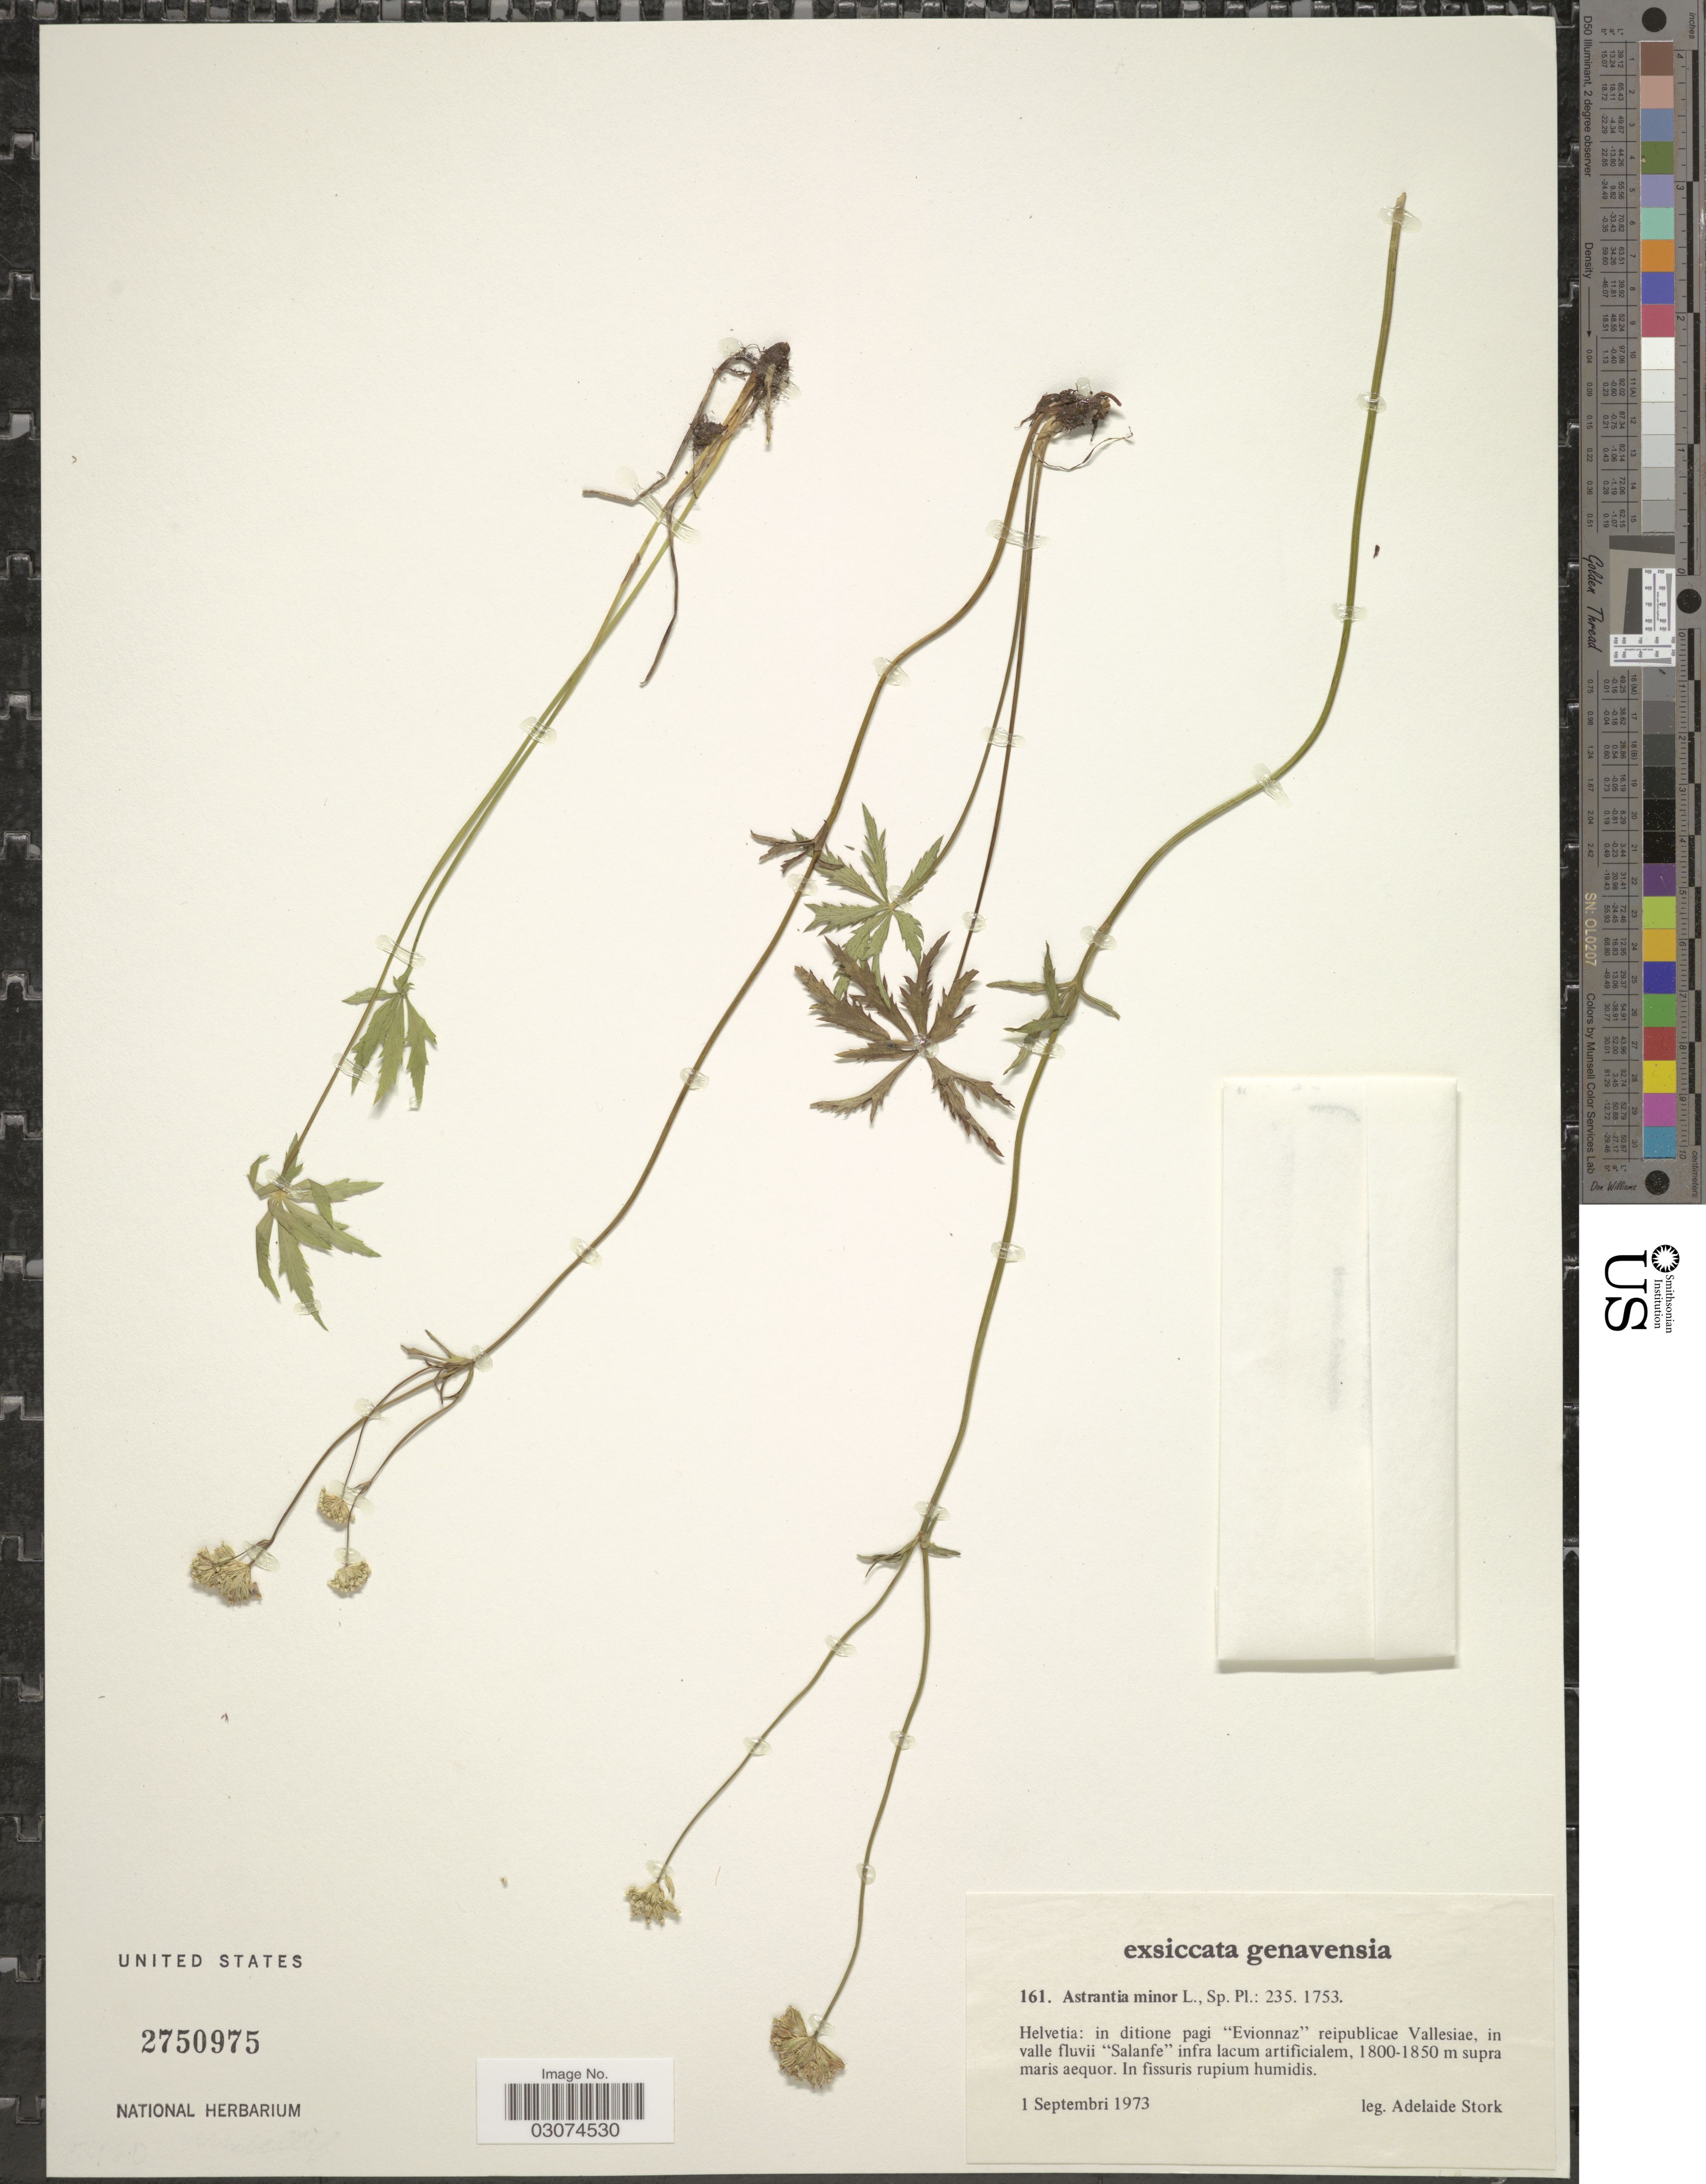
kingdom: Plantae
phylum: Tracheophyta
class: Magnoliopsida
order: Apiales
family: Apiaceae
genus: Astrantia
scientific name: Astrantia minor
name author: L.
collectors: A. Stork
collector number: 161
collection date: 1973-09-01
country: Switzerland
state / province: Valais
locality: Helvetia: in ditione pagi "Evionnaz" reipublicae Vallesiae, in valle fluvii "Salanfe" infra lacum artificialem.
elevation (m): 1800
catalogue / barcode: US 2750975